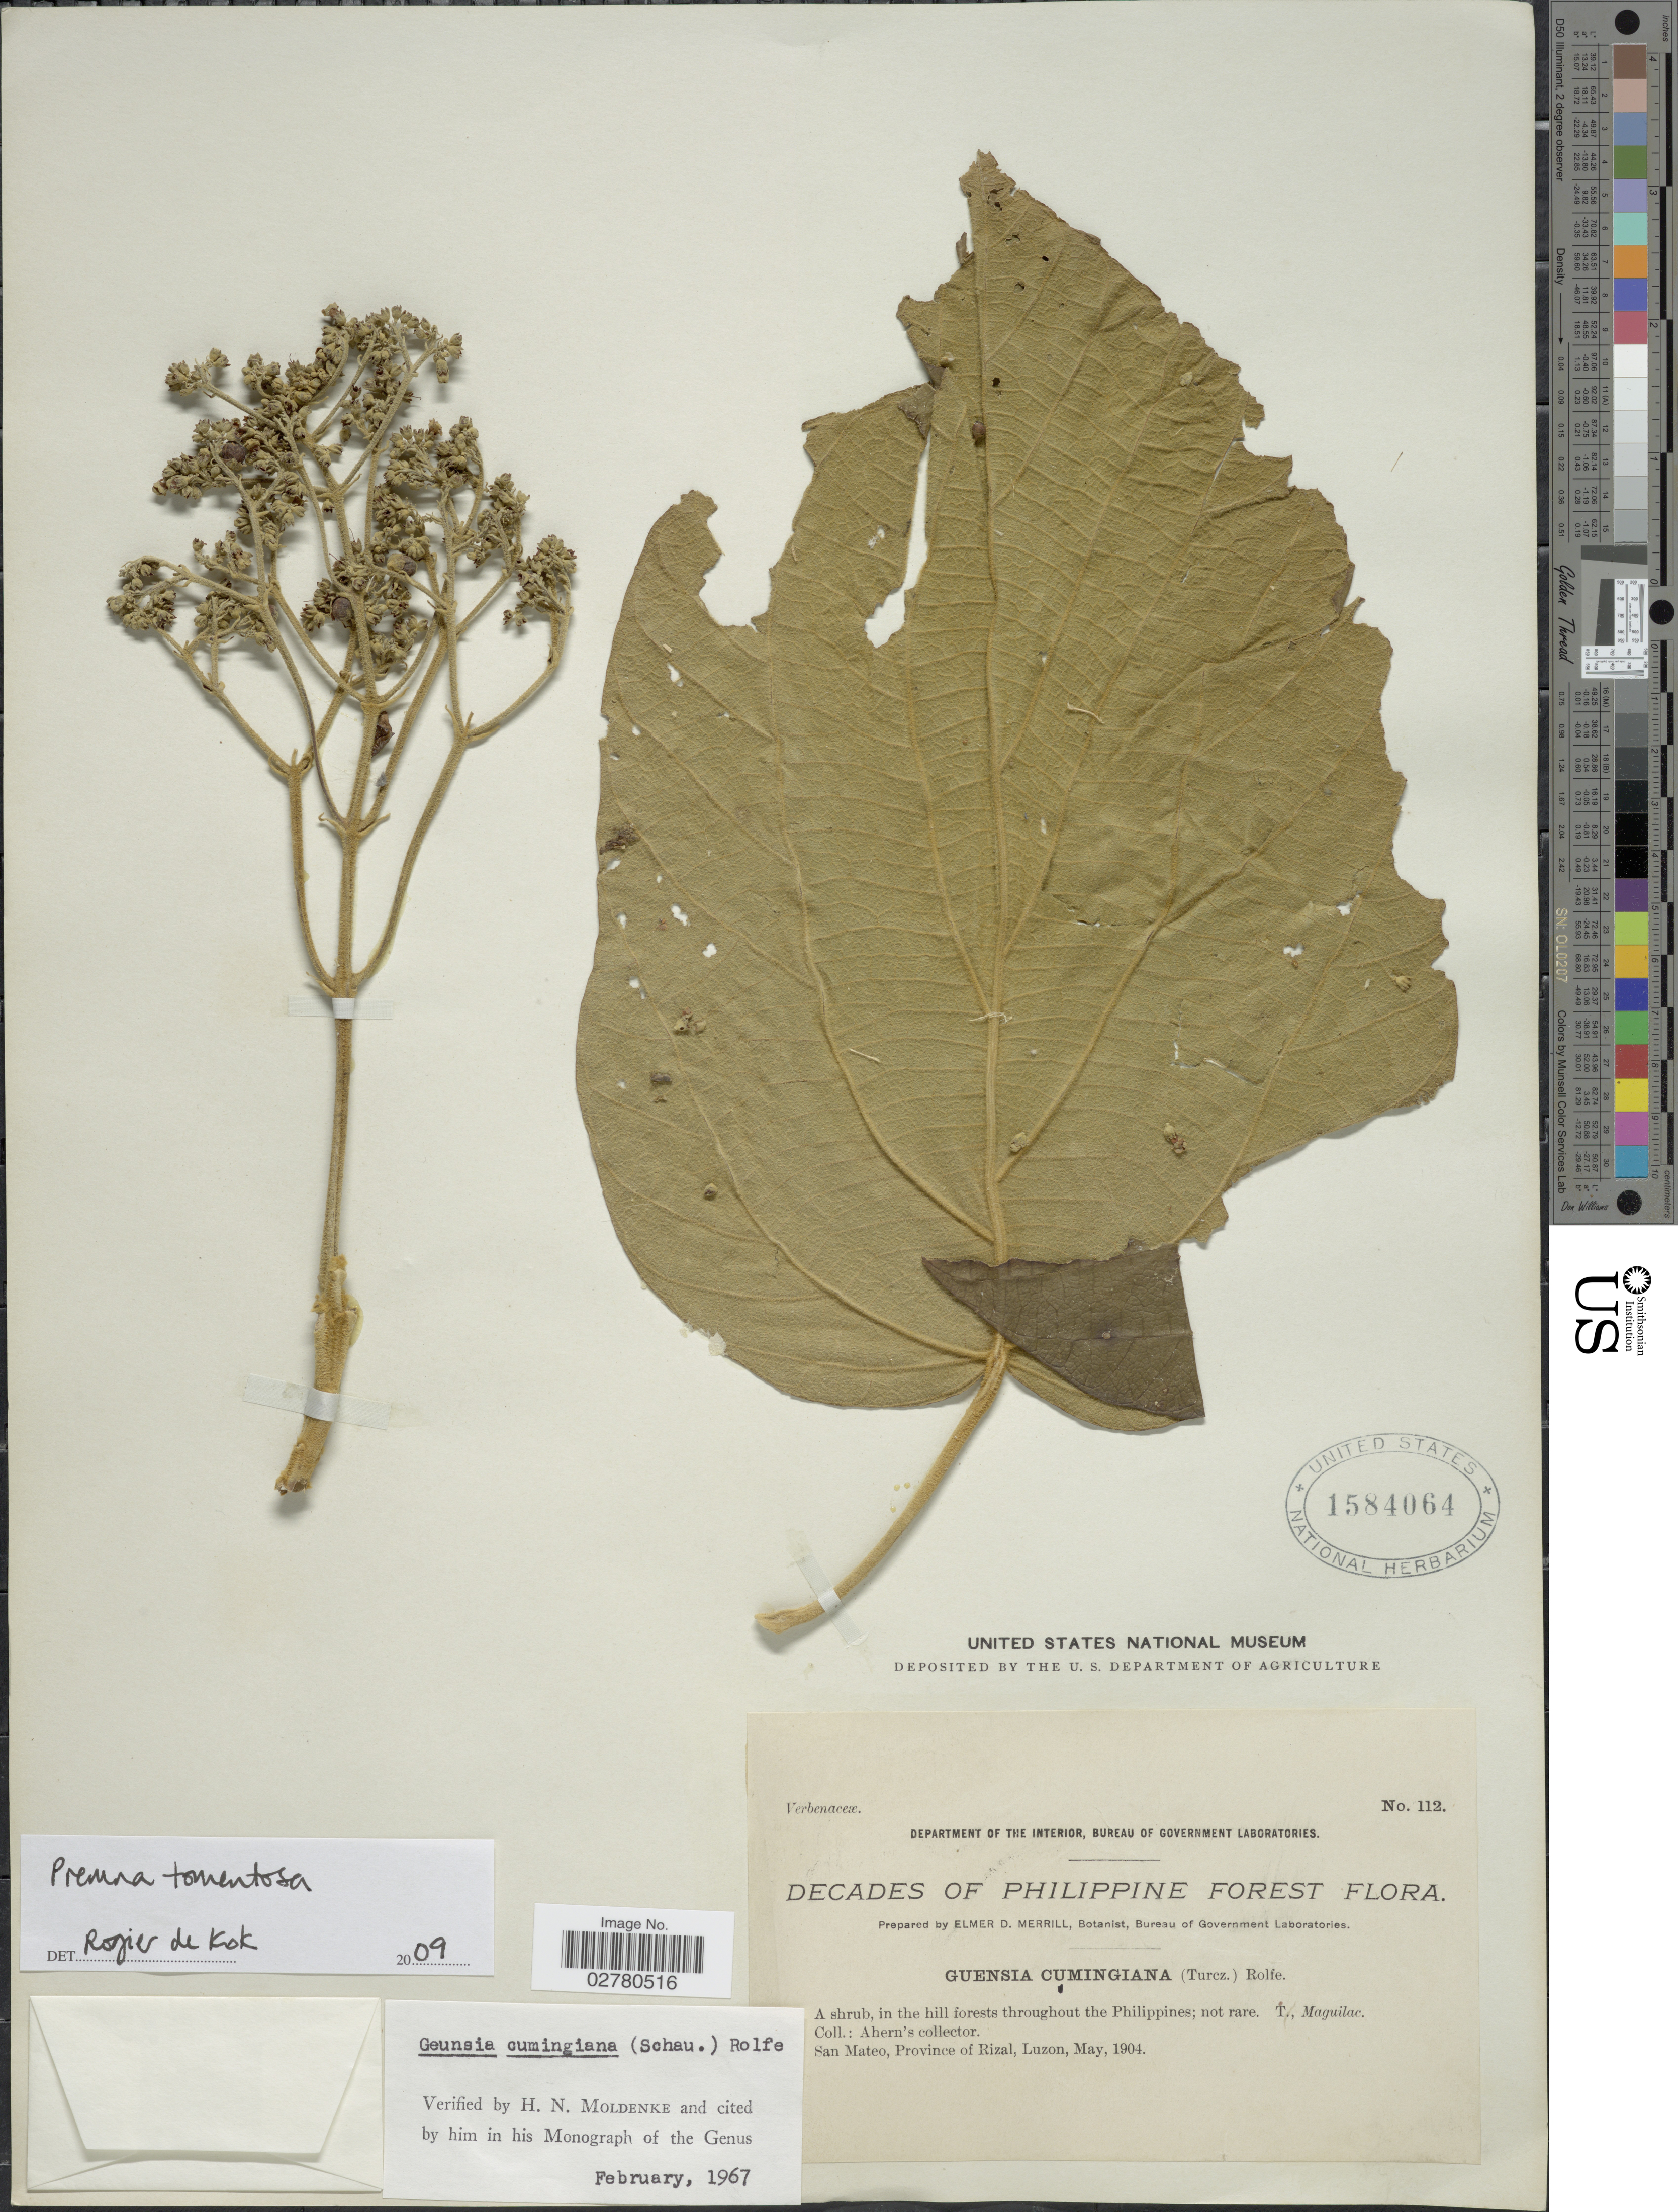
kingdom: Plantae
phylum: Tracheophyta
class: Magnoliopsida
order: Lamiales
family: Lamiaceae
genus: Premna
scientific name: Premna tomentosa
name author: Willd.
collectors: Ahern's collector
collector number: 112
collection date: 1904-05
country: Philippines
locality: San Mateo, Province of Rizal, Luzon.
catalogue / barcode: US 1584064